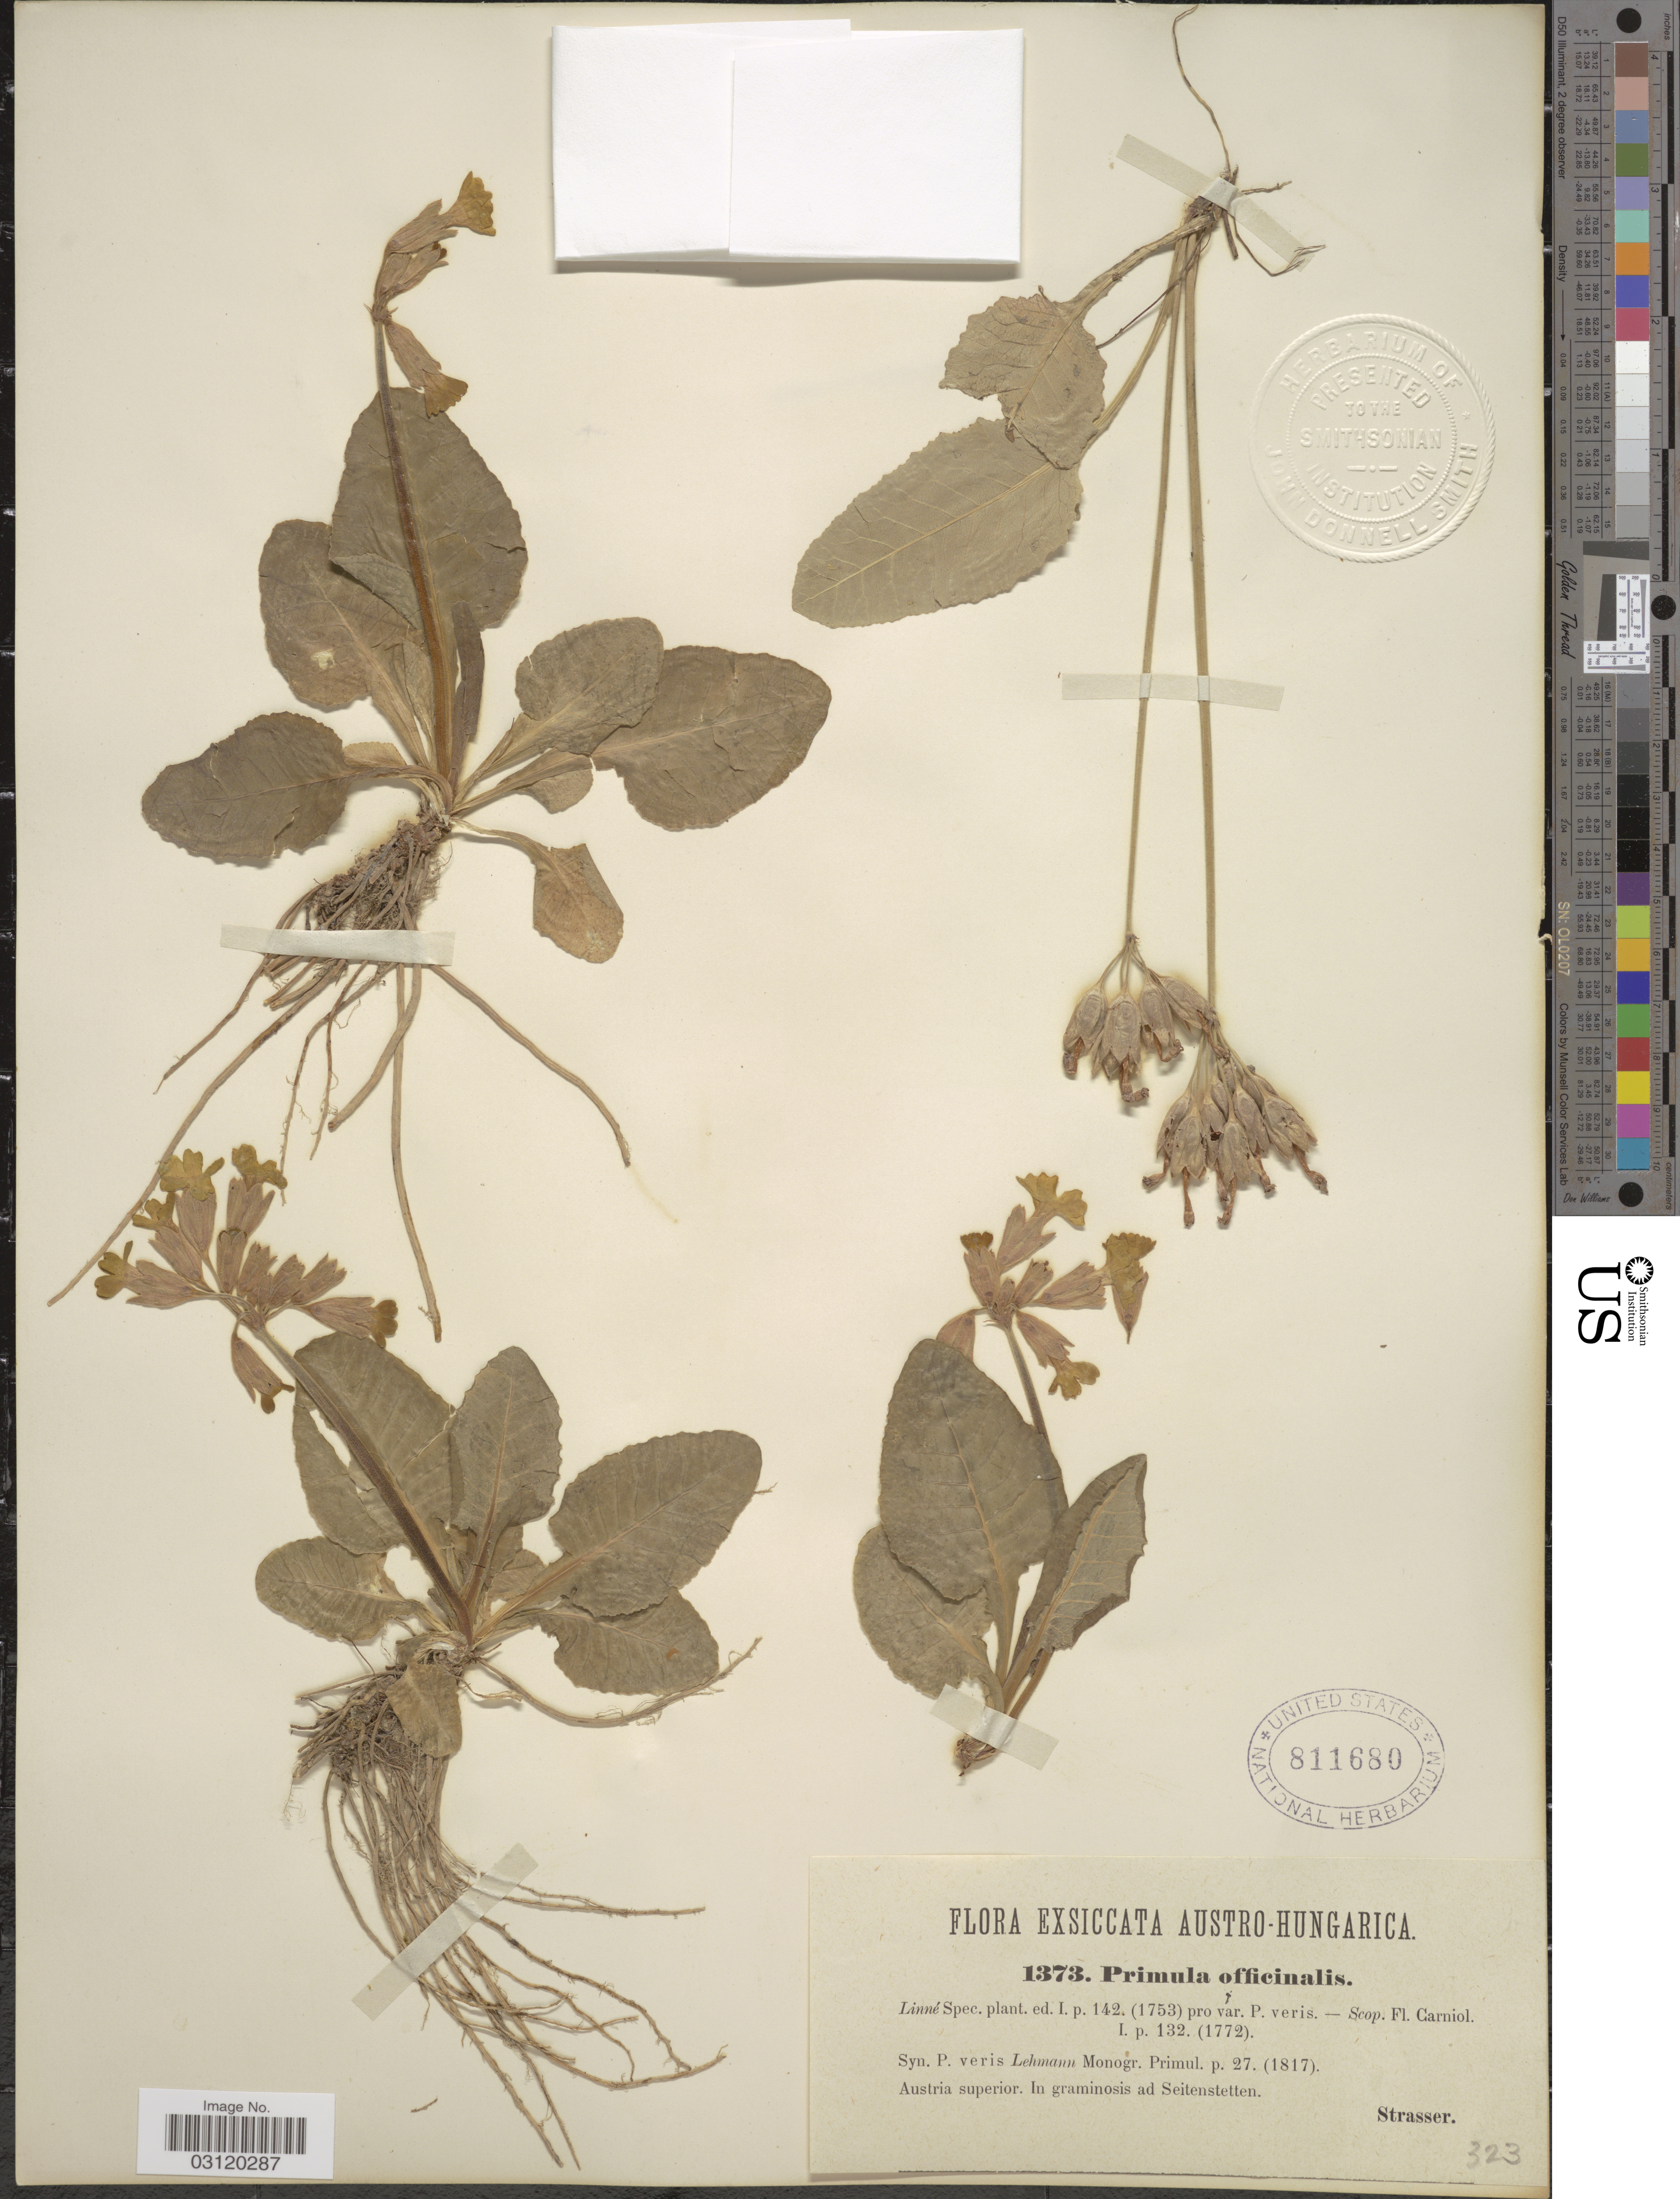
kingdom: Plantae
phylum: Tracheophyta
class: Magnoliopsida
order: Ericales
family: Primulaceae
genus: Primula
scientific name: Primula officinalis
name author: (L.) Hill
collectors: -. Strasser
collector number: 1373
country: Austria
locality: Austro-Hungarica, Austria superior, In graminosis ad Seitenstetten.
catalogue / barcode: US 811680